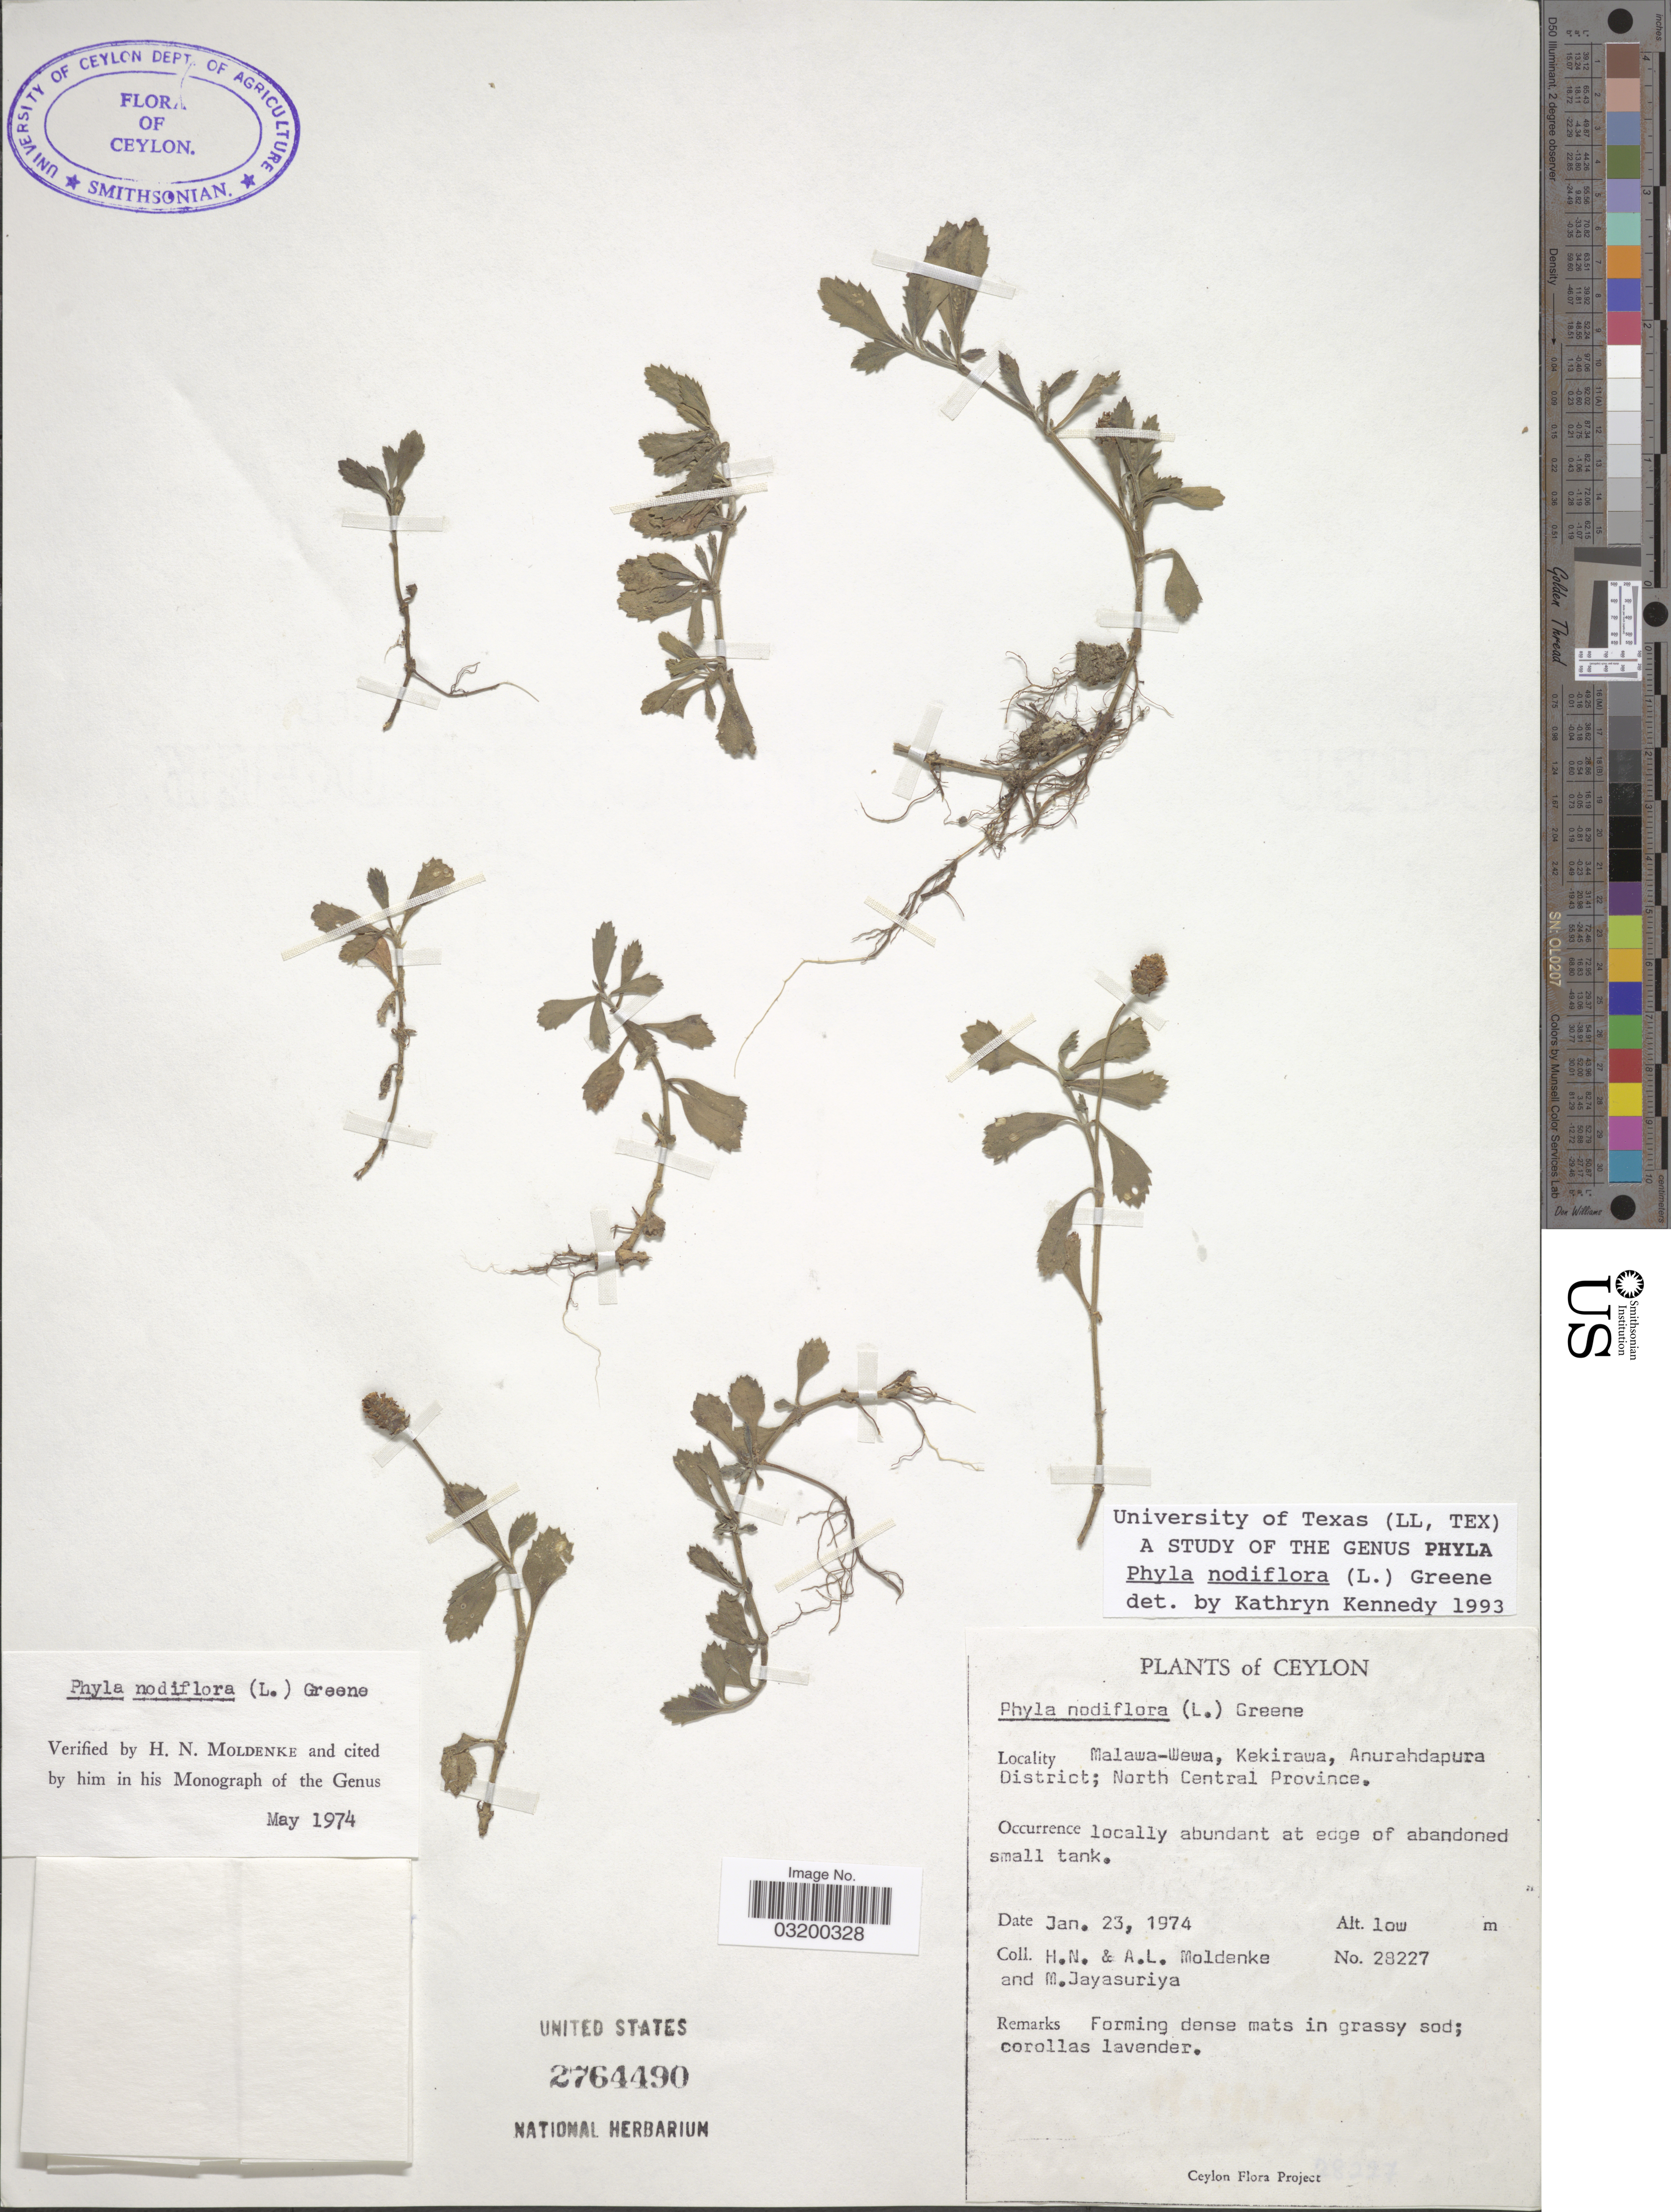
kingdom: Plantae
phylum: Tracheophyta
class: Magnoliopsida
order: Lamiales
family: Verbenaceae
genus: Phyla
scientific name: Phyla nodiflora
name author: (L.) Greene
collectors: H. N. Moldenke, A. L. Moldenke & M. Jayasuriya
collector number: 28227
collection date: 1974-01-23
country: Sri Lanka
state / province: North Central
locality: Ceylon. Malawa-Wewa, Kekirawa, Anurahdapura. District. Locally abundant at edge of abandoned small tank.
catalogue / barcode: US 2764490